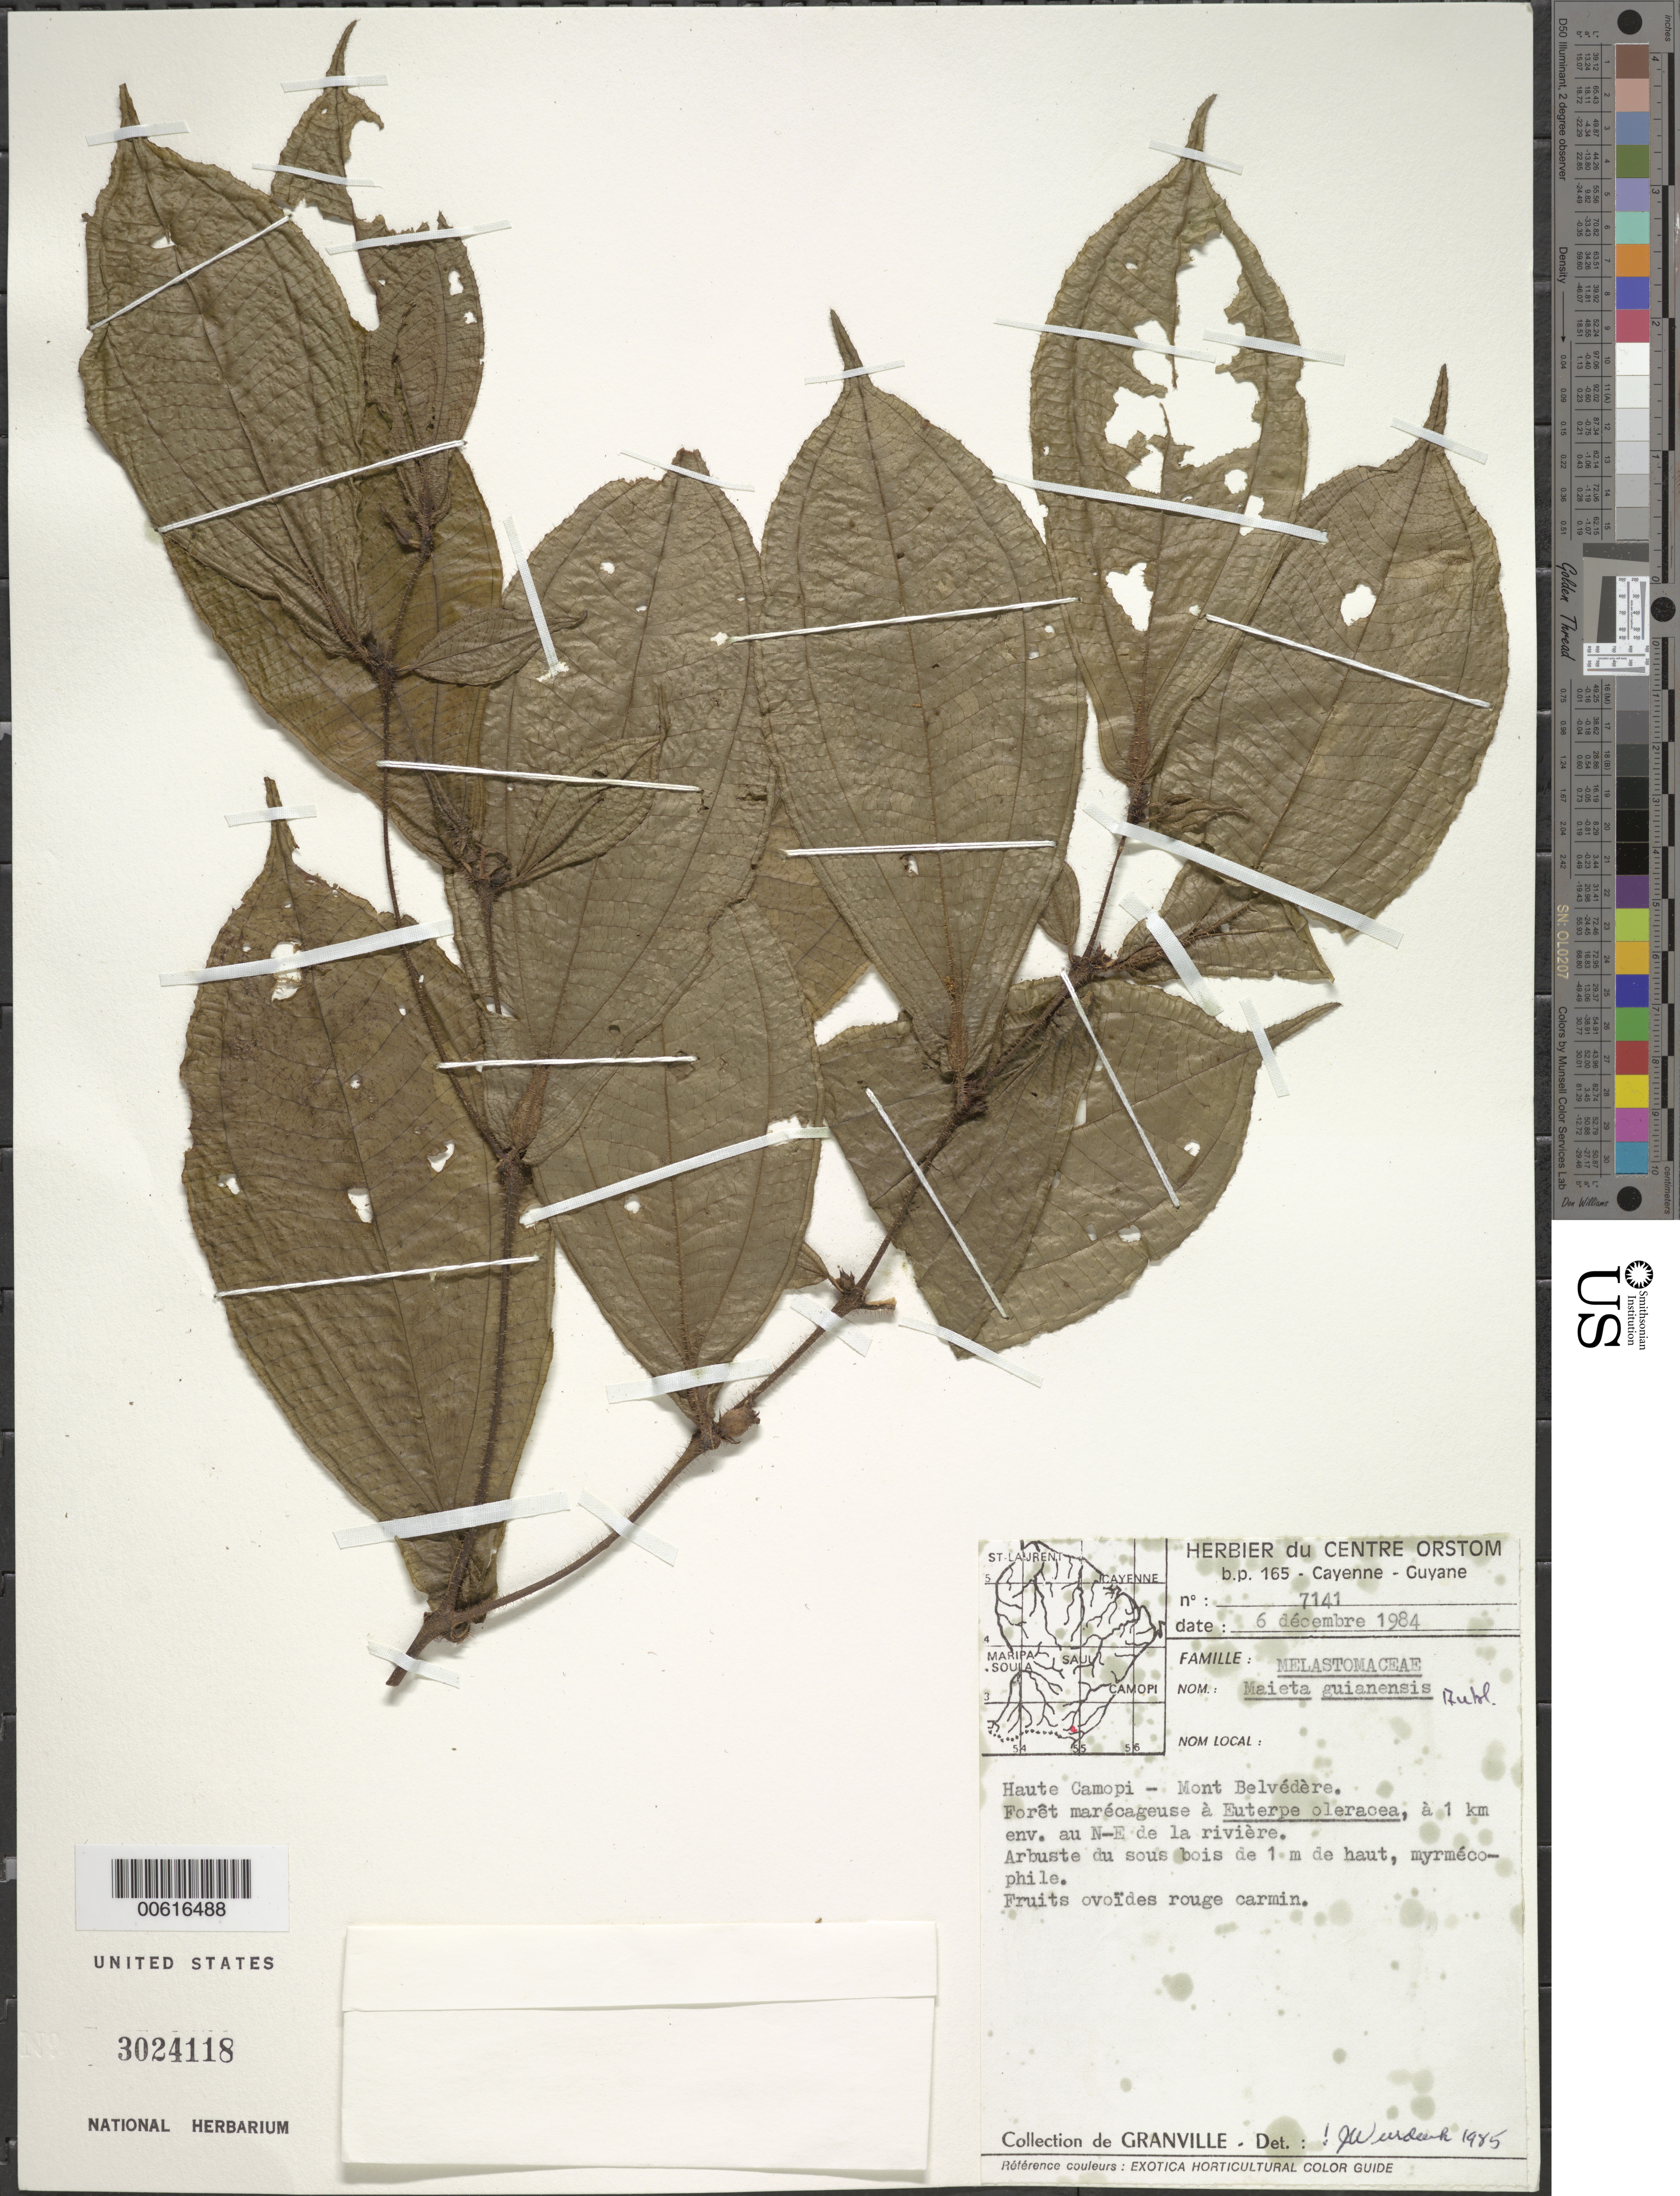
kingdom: Plantae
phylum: Tracheophyta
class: Magnoliopsida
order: Myrtales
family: Melastomataceae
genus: Maieta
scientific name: Maieta guianensis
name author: Aubl.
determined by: Wurdack, John J., (US), US (UNITED STATES)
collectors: J.-J. de Granville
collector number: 7141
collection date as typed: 6-Dec-84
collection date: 1984-12-06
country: French Guiana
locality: Mont Belvédère, haute Camopi, a 1 km env au NE de la riviere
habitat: Foret marecageuse a Euterpe oleracea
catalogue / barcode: US 3024118